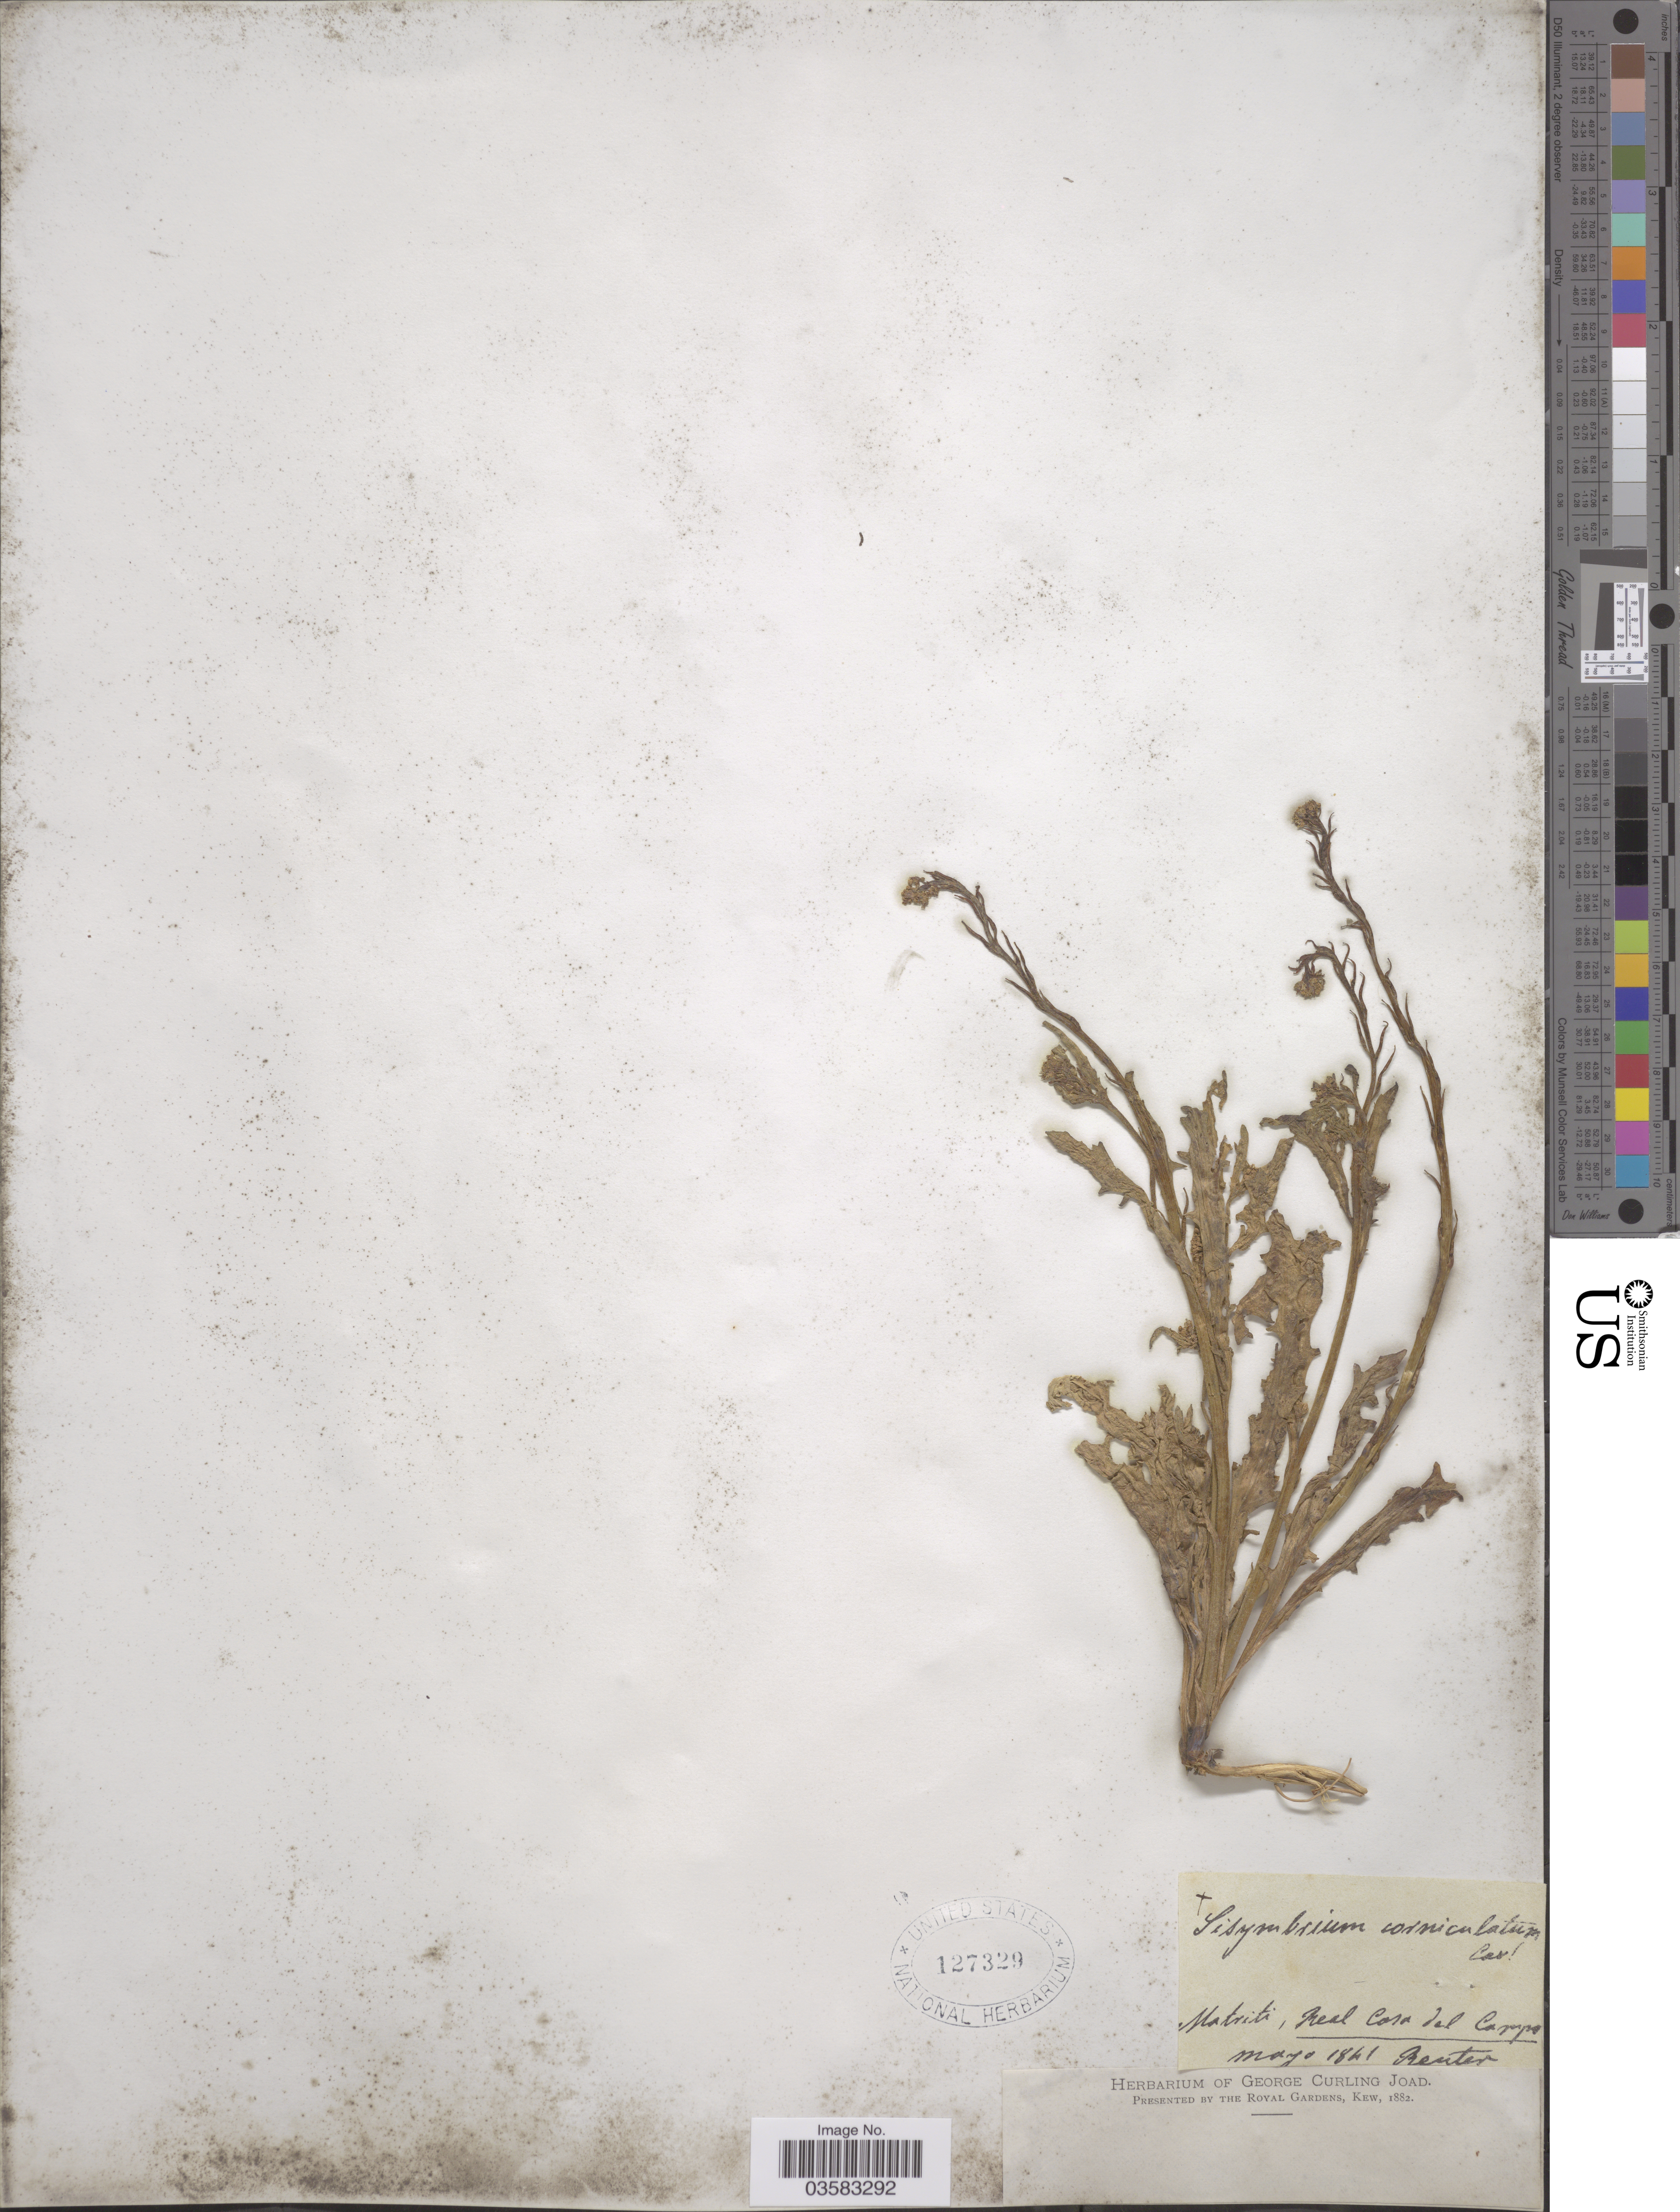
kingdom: Plantae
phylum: Tracheophyta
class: Magnoliopsida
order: Brassicales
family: Brassicaceae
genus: Sisymbrium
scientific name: Sisymbrium corniculatum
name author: Cav.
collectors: -. Reuter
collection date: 1841-05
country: Spain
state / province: Madrid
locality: Matriti, Real Casa del Campo.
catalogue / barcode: US 127329